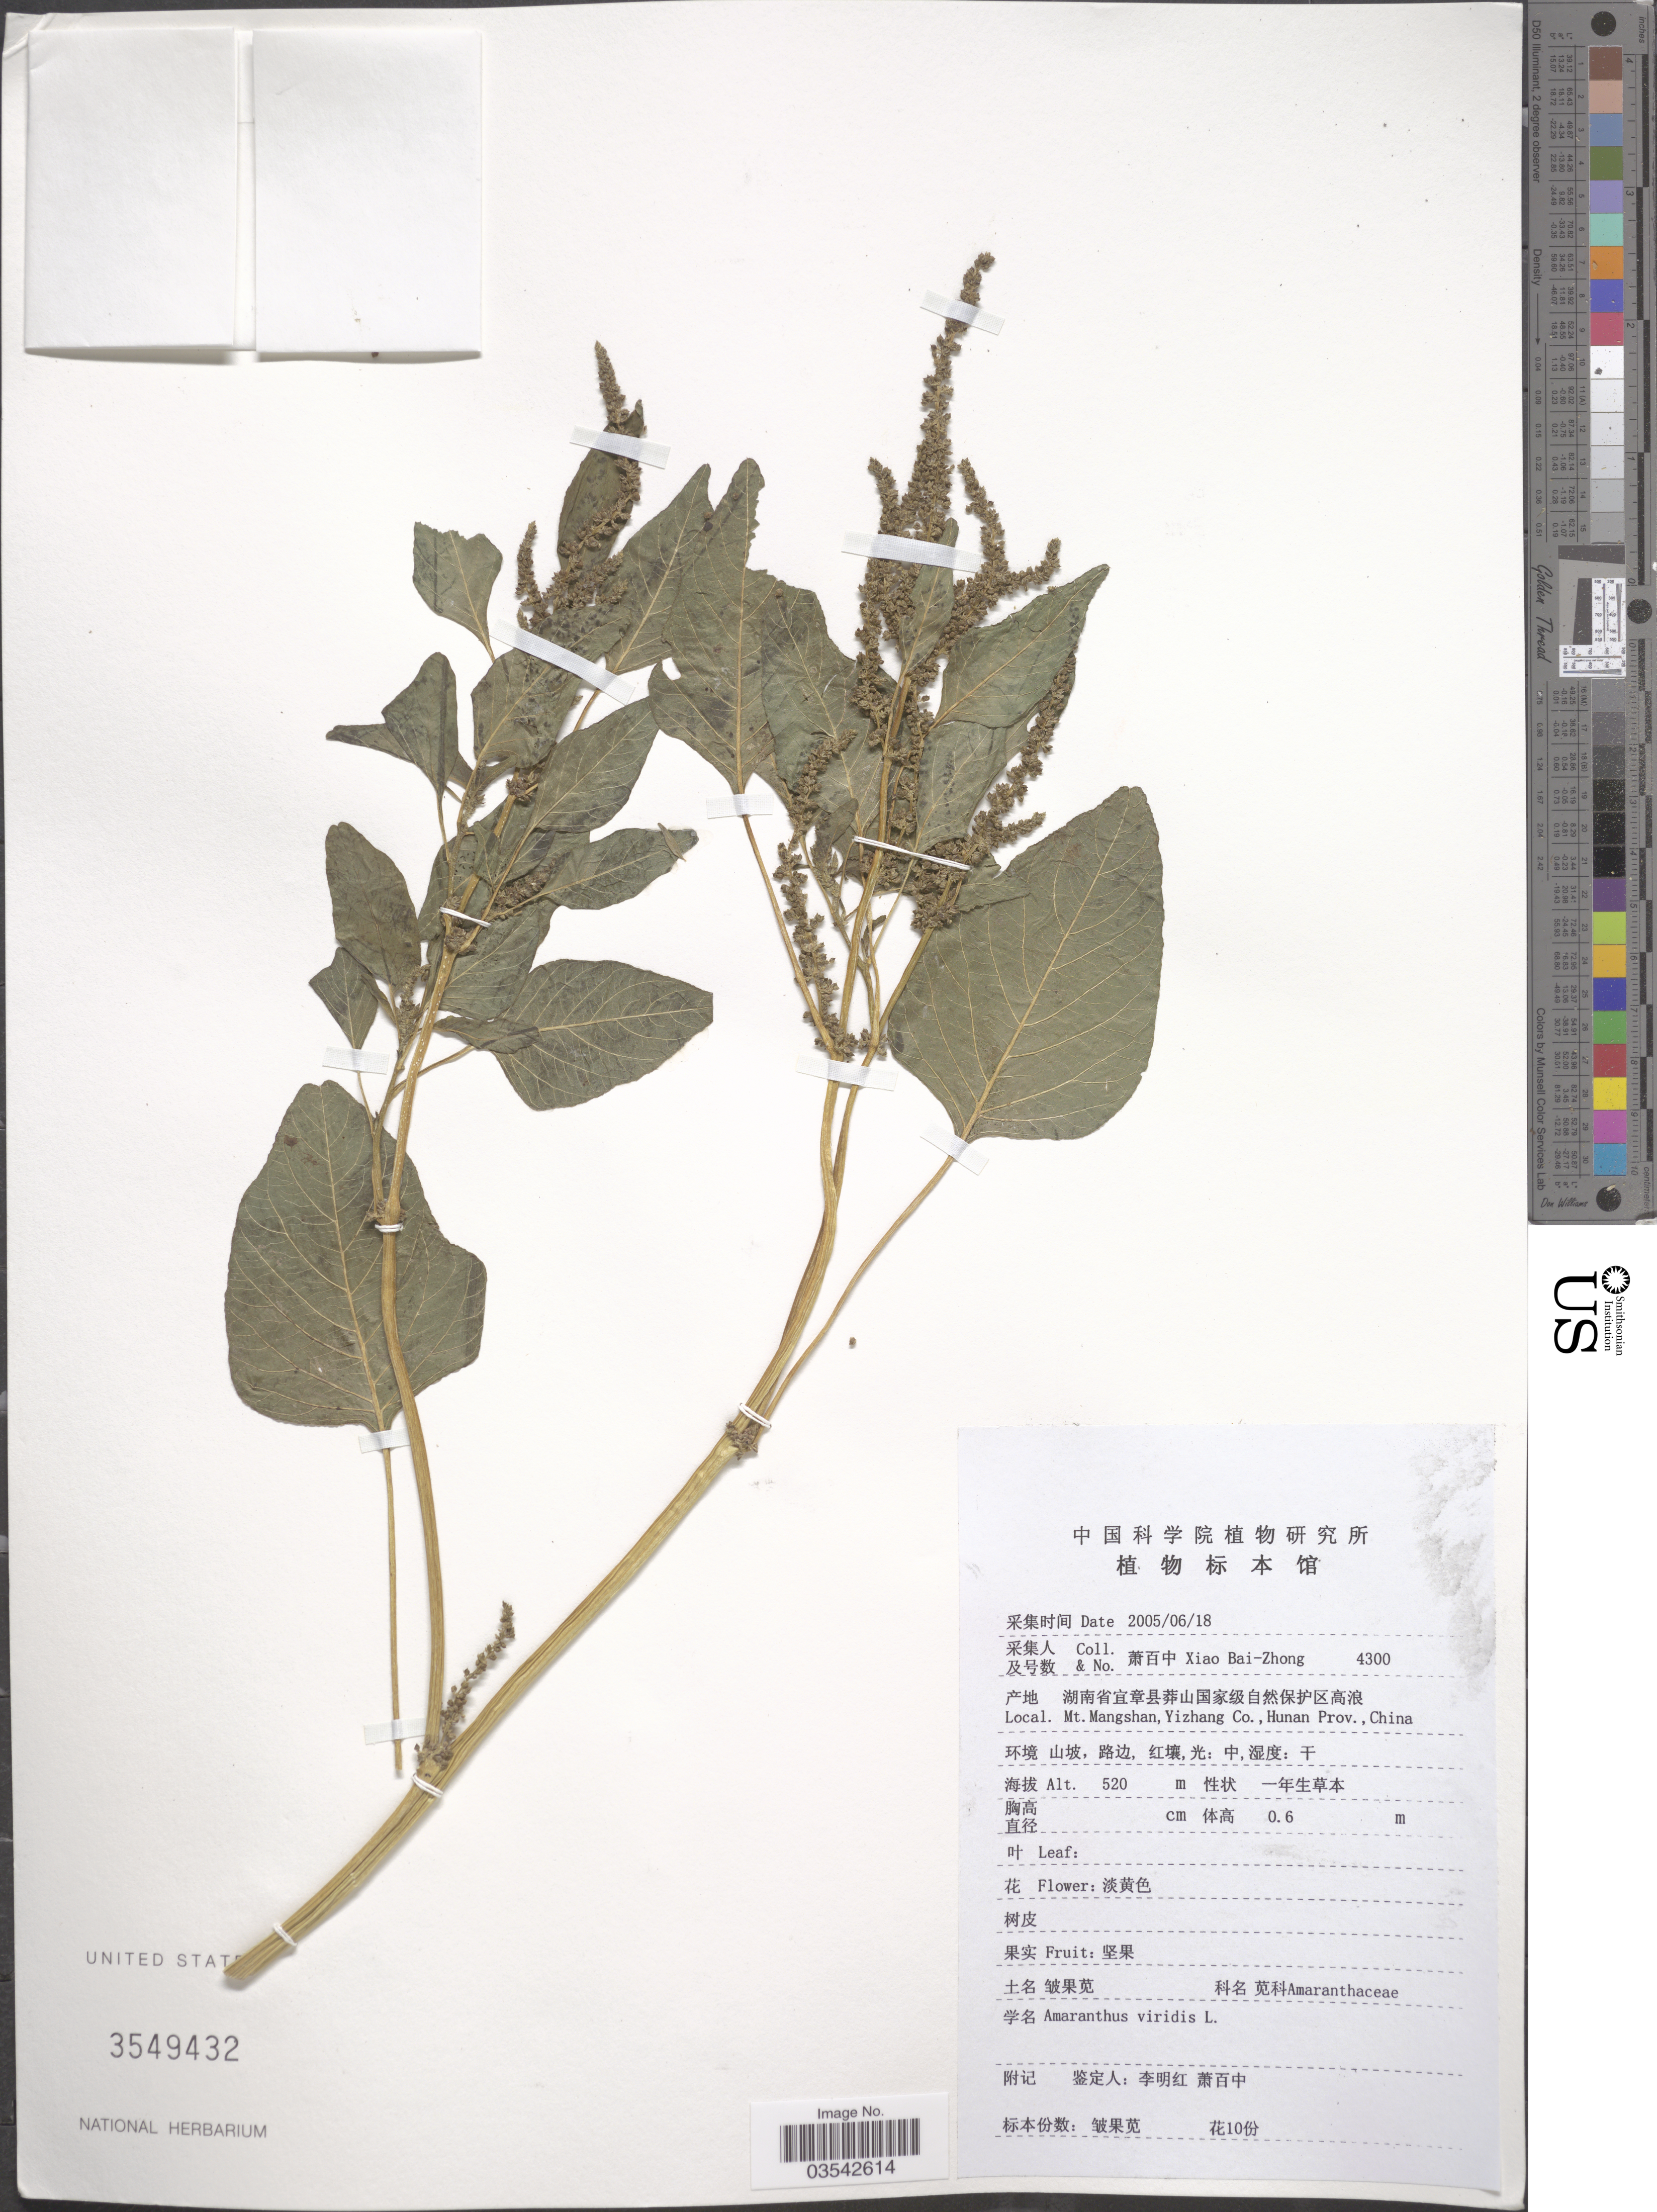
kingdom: Plantae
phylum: Tracheophyta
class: Magnoliopsida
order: Caryophyllales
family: Amaranthaceae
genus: Amaranthus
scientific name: Amaranthus viridis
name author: L.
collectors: B. Z. Xiao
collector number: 4300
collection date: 2005-06-18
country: China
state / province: Hunan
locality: Mt. Mangshan, Yizhang Co.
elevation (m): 520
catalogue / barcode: US 3549432